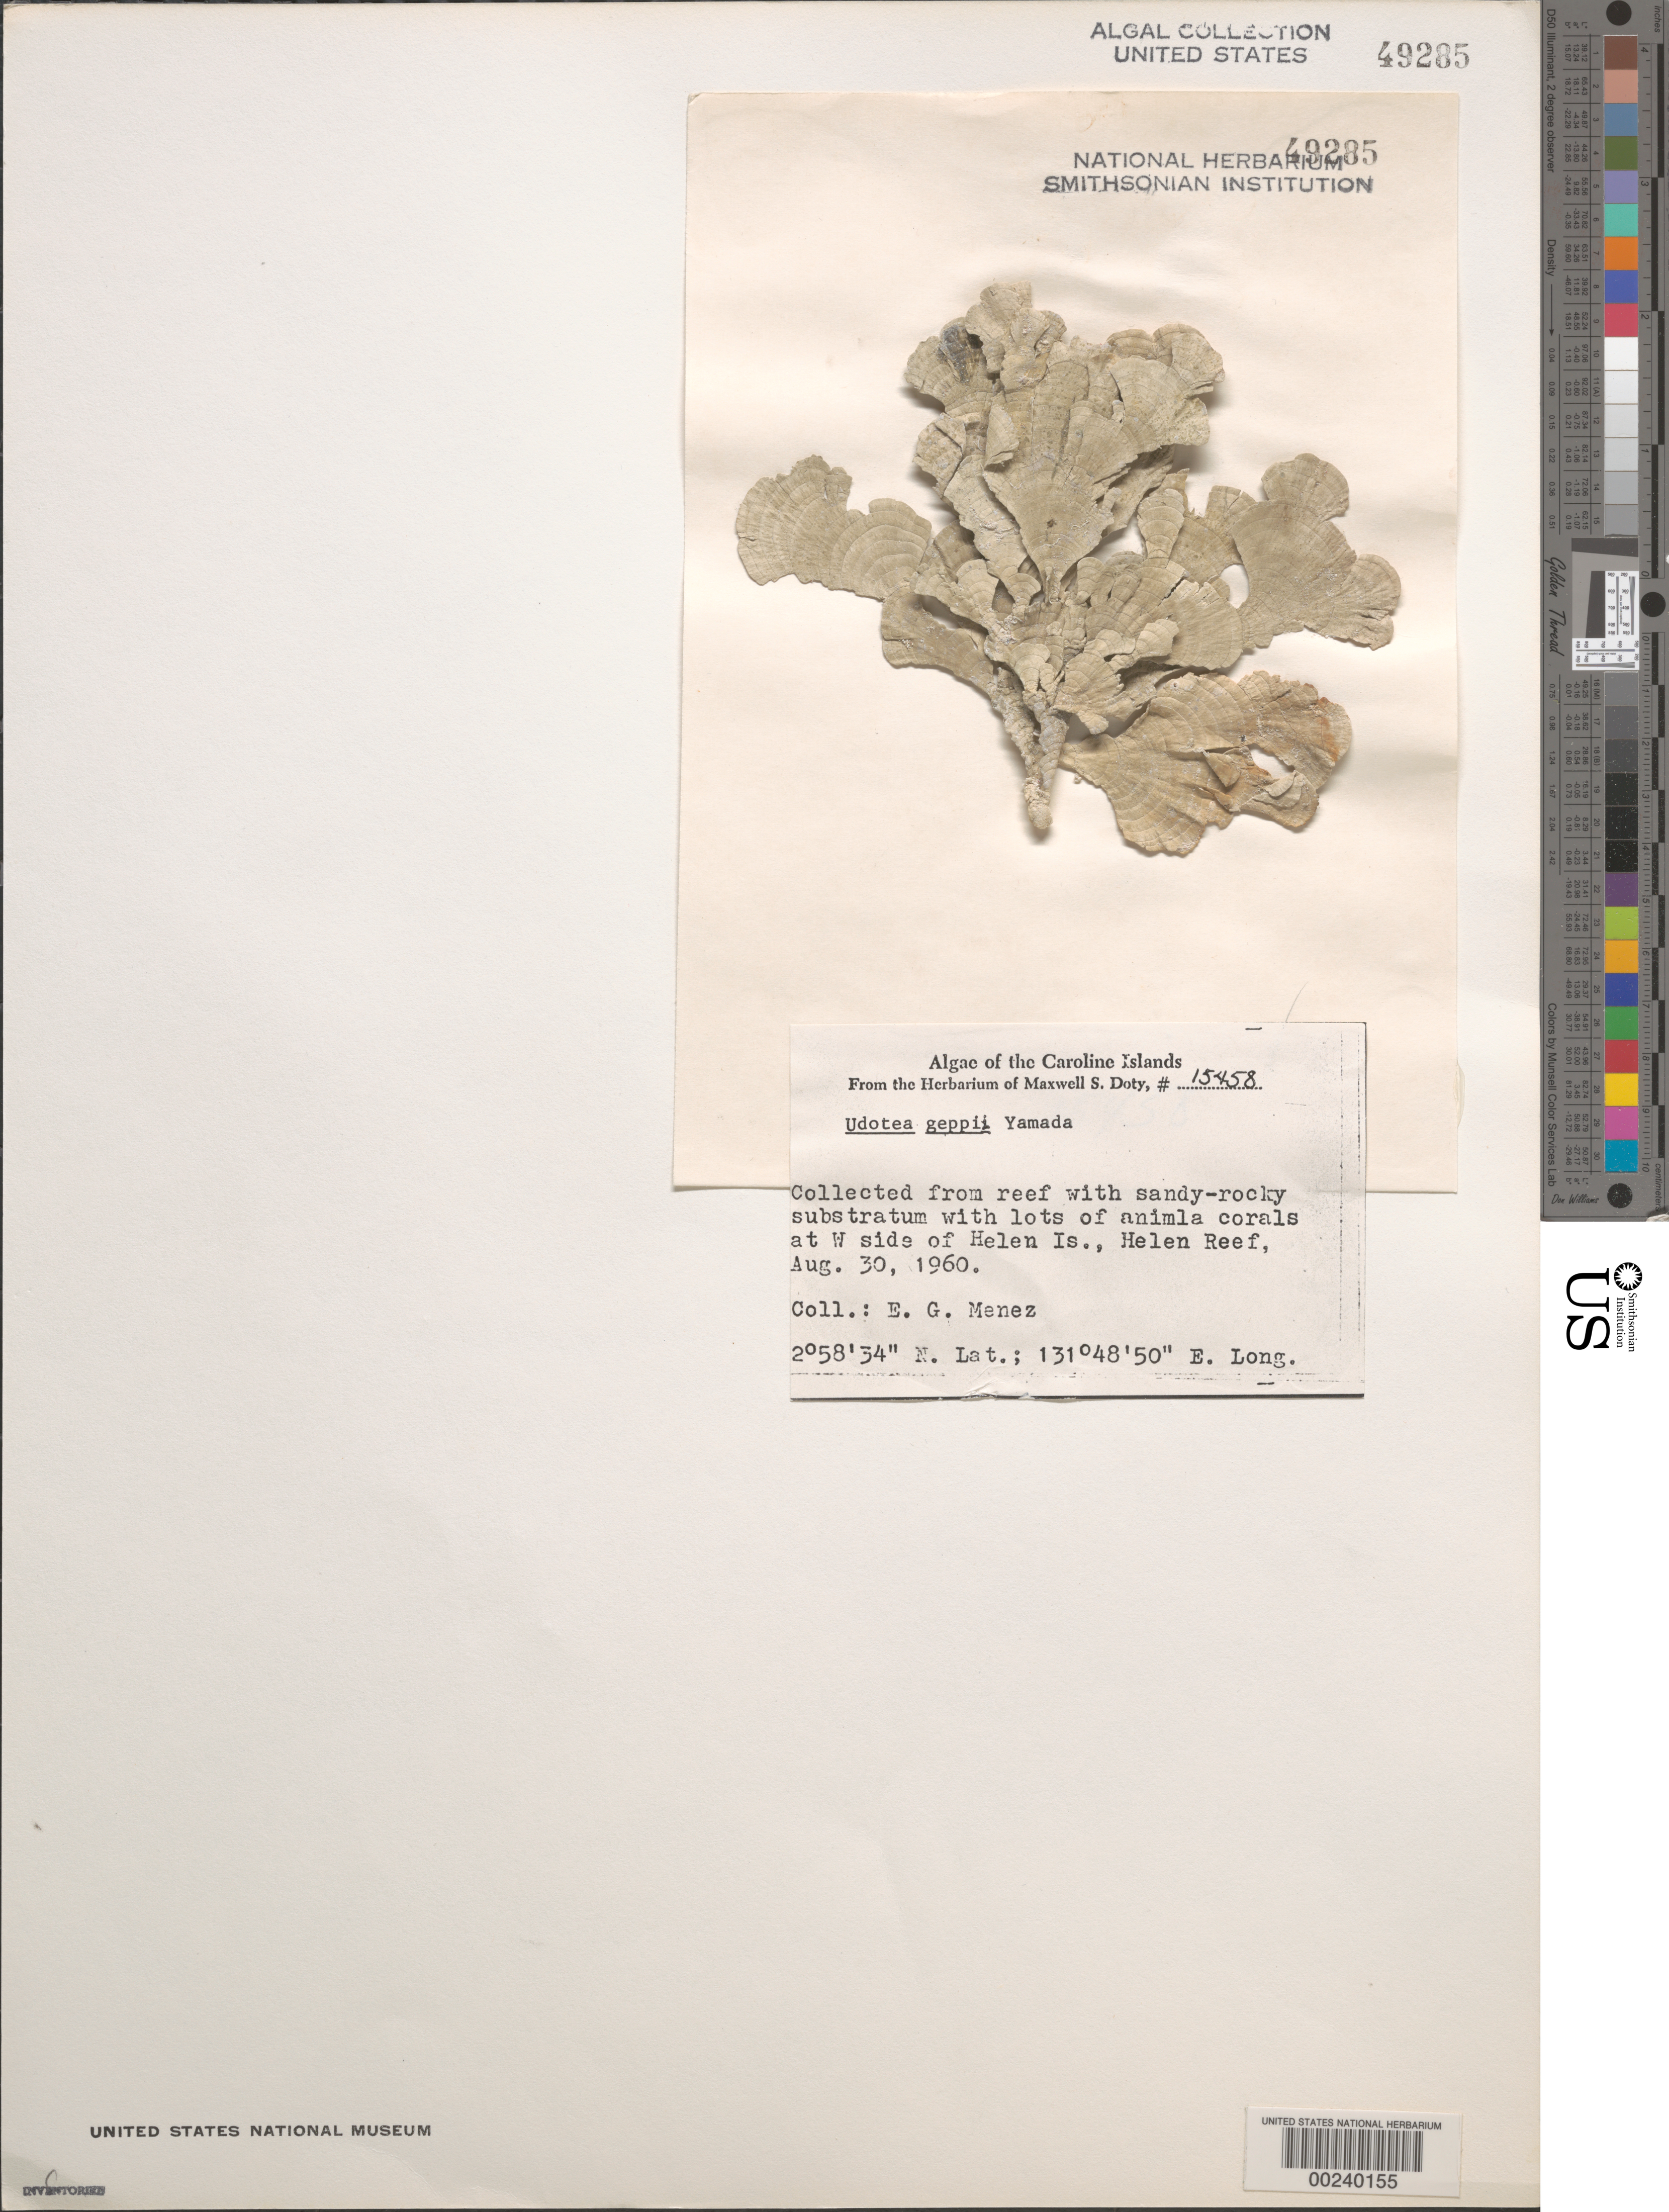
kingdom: Plantae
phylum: Chlorophyta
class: Ulvophyceae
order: Bryopsidales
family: Udoteaceae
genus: Udotea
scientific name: Udotea geppii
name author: A. Gepp & E. Gepp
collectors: Meñez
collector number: MSD 15458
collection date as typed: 30 Aug 1960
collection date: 1960-08-30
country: Palau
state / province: Belau Outliers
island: Helen Atoll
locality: Helen Reef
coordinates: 2 58' 34" N, 131 48' 50" E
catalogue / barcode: US 49285